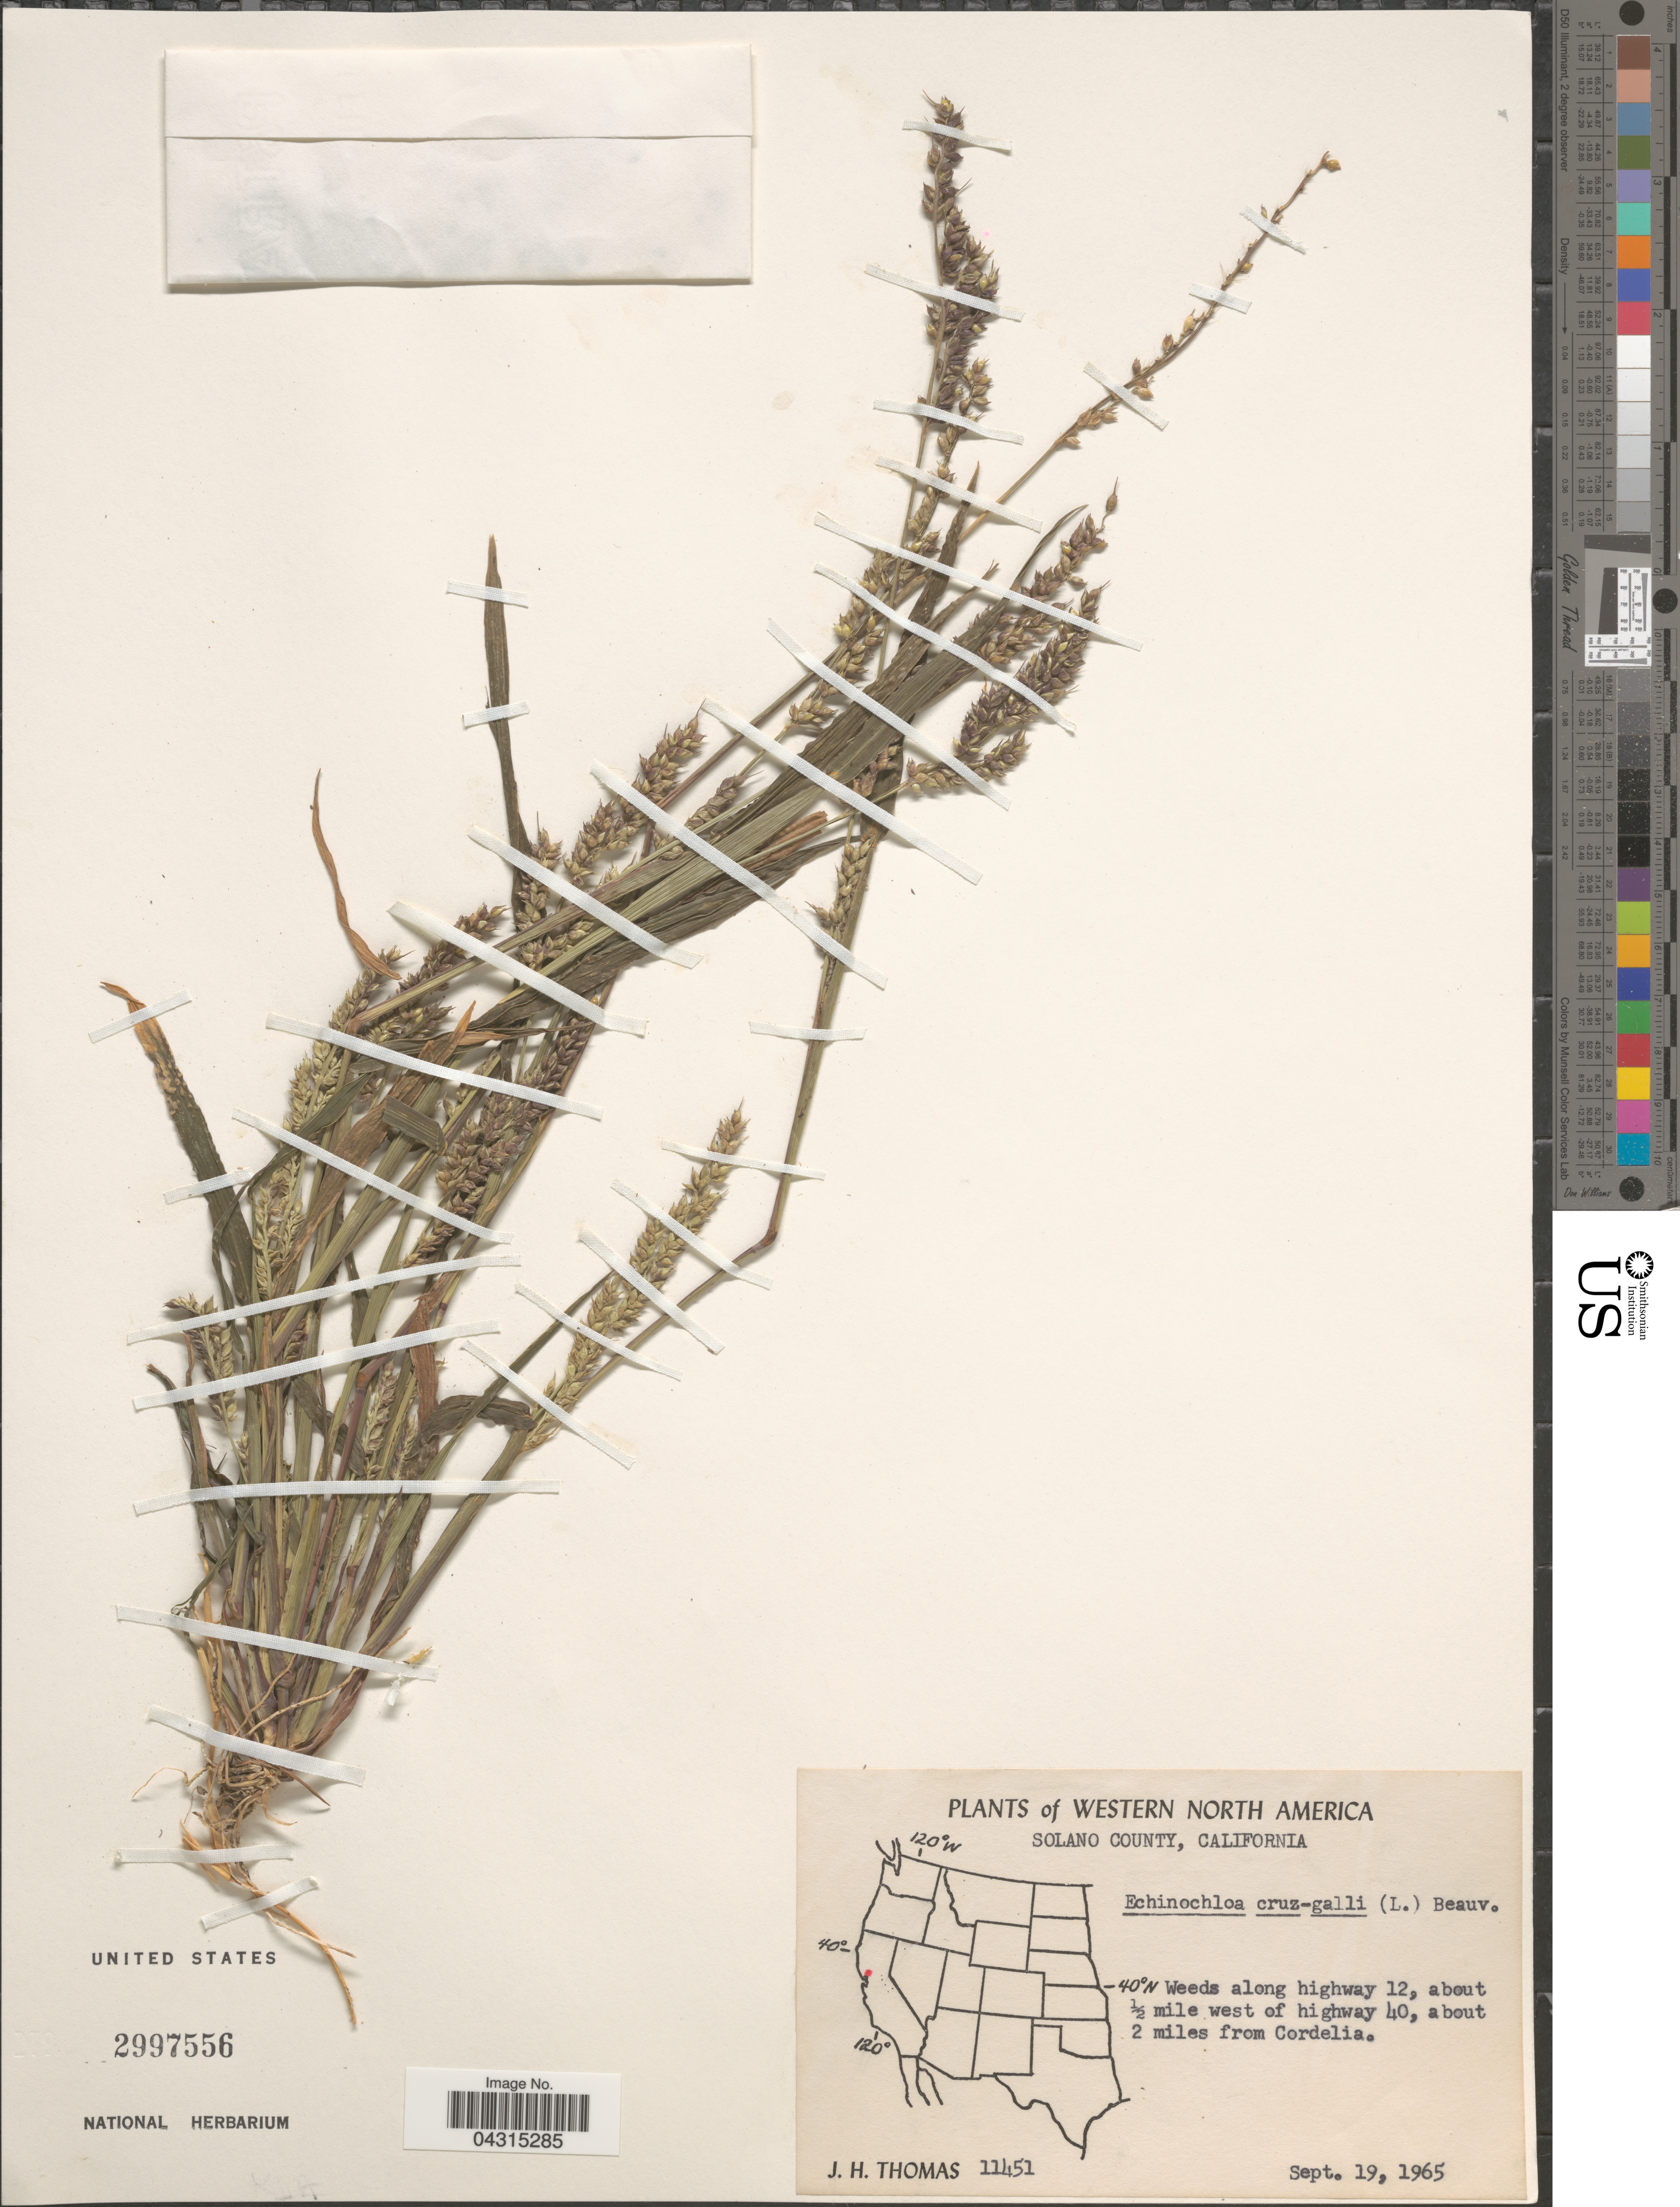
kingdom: Plantae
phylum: Tracheophyta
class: Liliopsida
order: Poales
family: Poaceae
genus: Echinochloa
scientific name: Echinochloa crus-galli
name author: (L.) P. Beauv.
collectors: J. H. Thomas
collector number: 11451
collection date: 1965-09-19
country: United States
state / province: California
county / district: Solano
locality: Western North America. Solano County. Weeds along highway 12, about ½ mile west of highway 40, about 2 miles from Cordelia.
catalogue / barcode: US 2997556